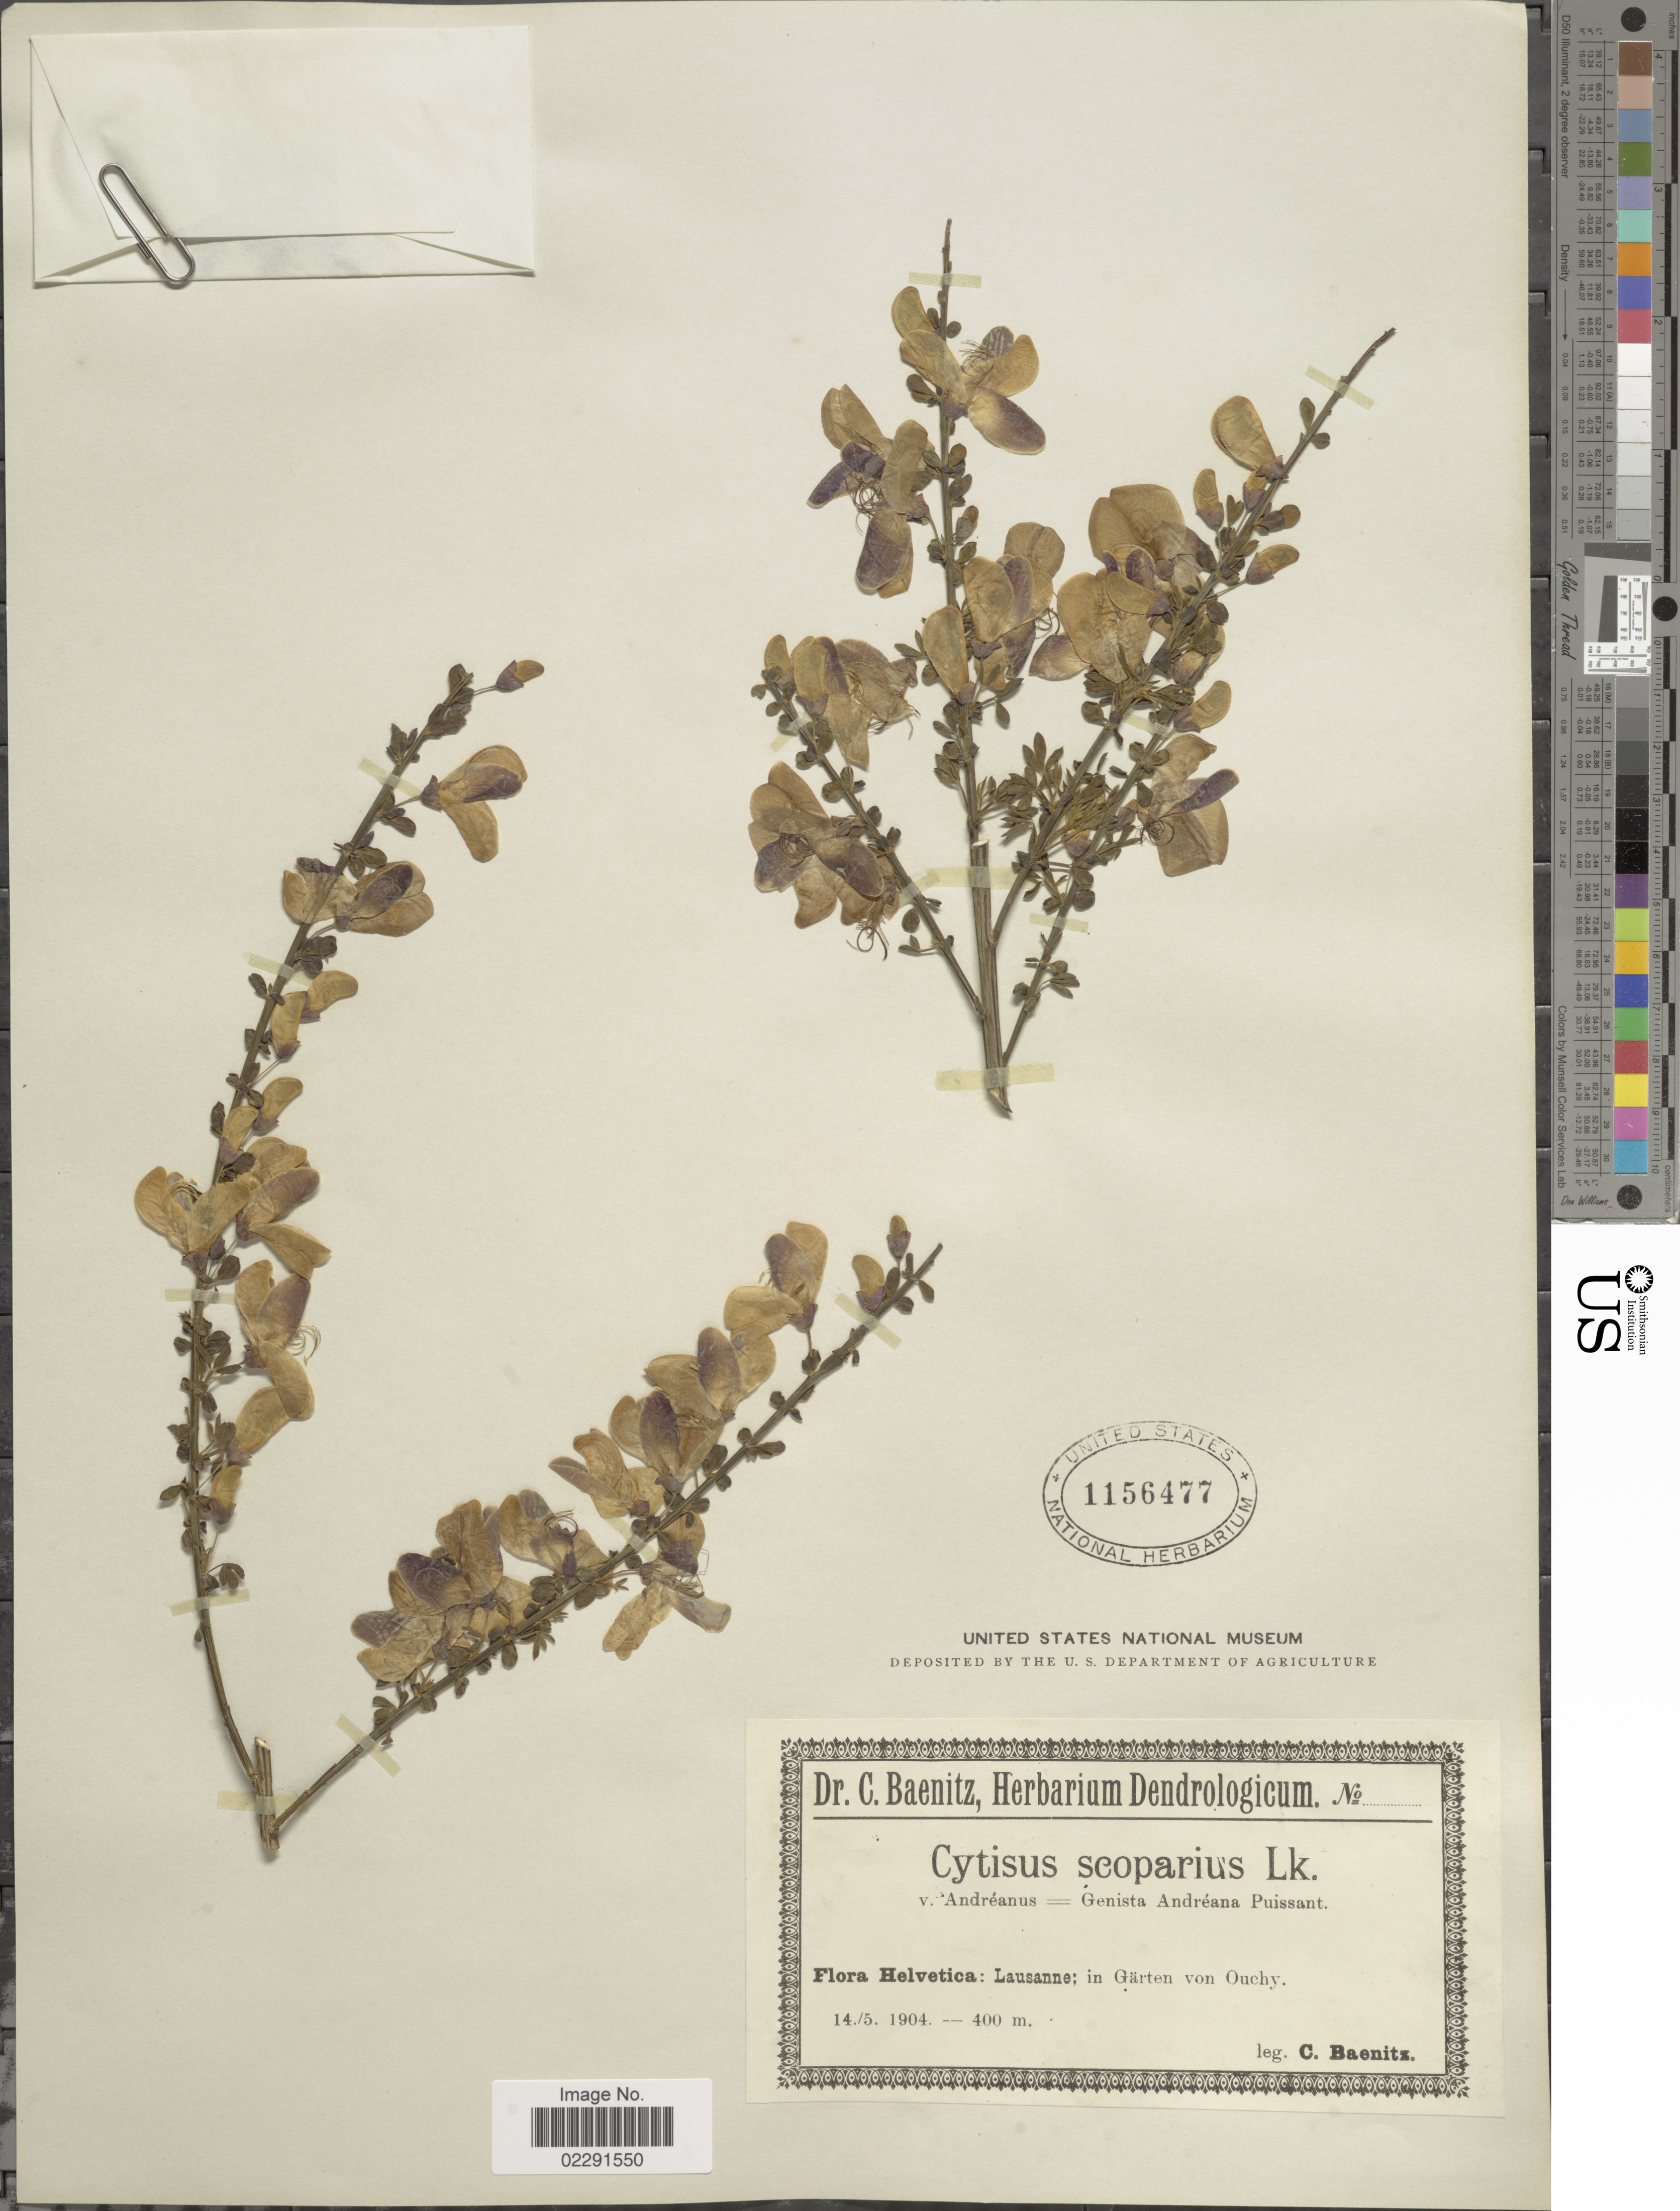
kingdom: Plantae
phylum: Tracheophyta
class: Magnoliopsida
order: Fabales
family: Fabaceae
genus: Cytisus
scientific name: Cytisus scoparius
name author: (L.) Link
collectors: C. G. Baenitz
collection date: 1904-05-14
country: Switzerland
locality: Lausanne; in Garten von Ouchly.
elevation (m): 400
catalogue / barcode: US 1156477